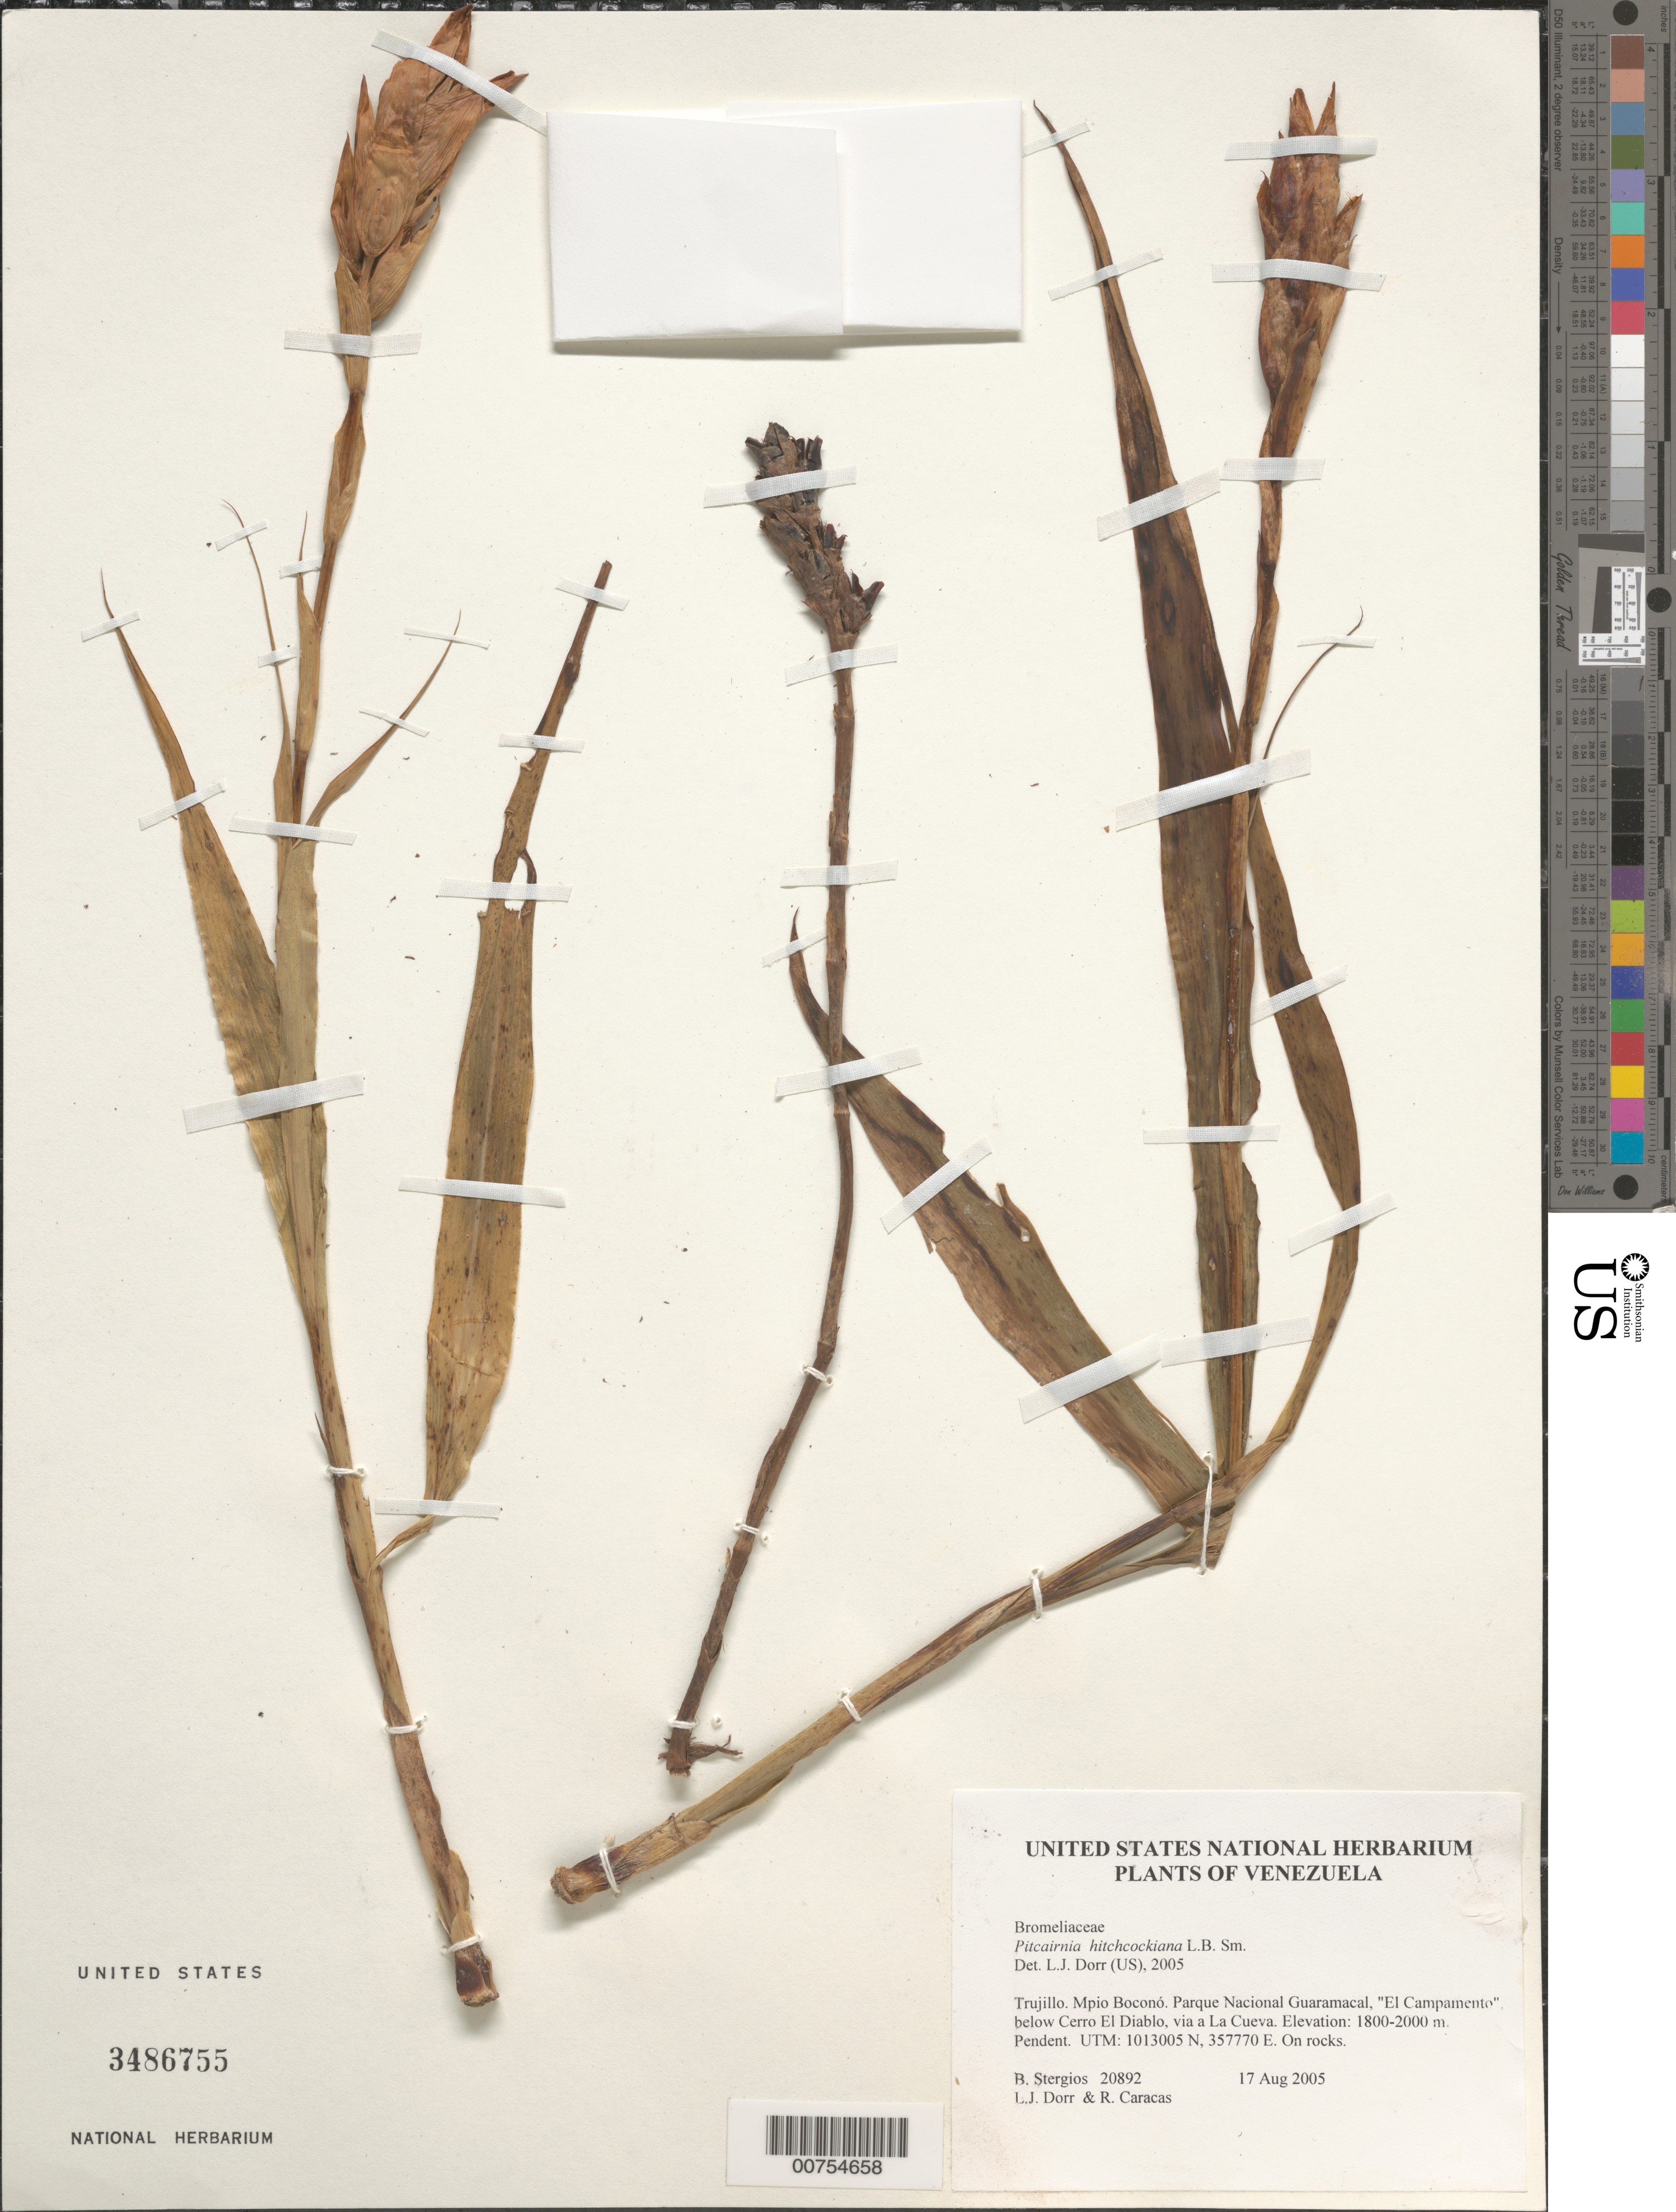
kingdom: Plantae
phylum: Tracheophyta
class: Liliopsida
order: Poales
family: Bromeliaceae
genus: Pitcairnia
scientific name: Pitcairnia hitchcockiana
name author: L.B. Sm.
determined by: Dorr, L. J., (BOT), Smithsonian Institution - National Museum of Natural History (UNITED STATES)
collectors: B. G. Stergios, L. J. Dorr & R. Caracas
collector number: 20892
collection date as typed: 17 Aug 2005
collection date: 2005-08-17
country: Venezuela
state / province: Trujillo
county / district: Boconó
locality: Parque Nacional Guaramacal, "El Campamento", below Cerro El Diablo, via a La Cueva.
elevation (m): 1800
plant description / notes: PORT, US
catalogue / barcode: US 3486755